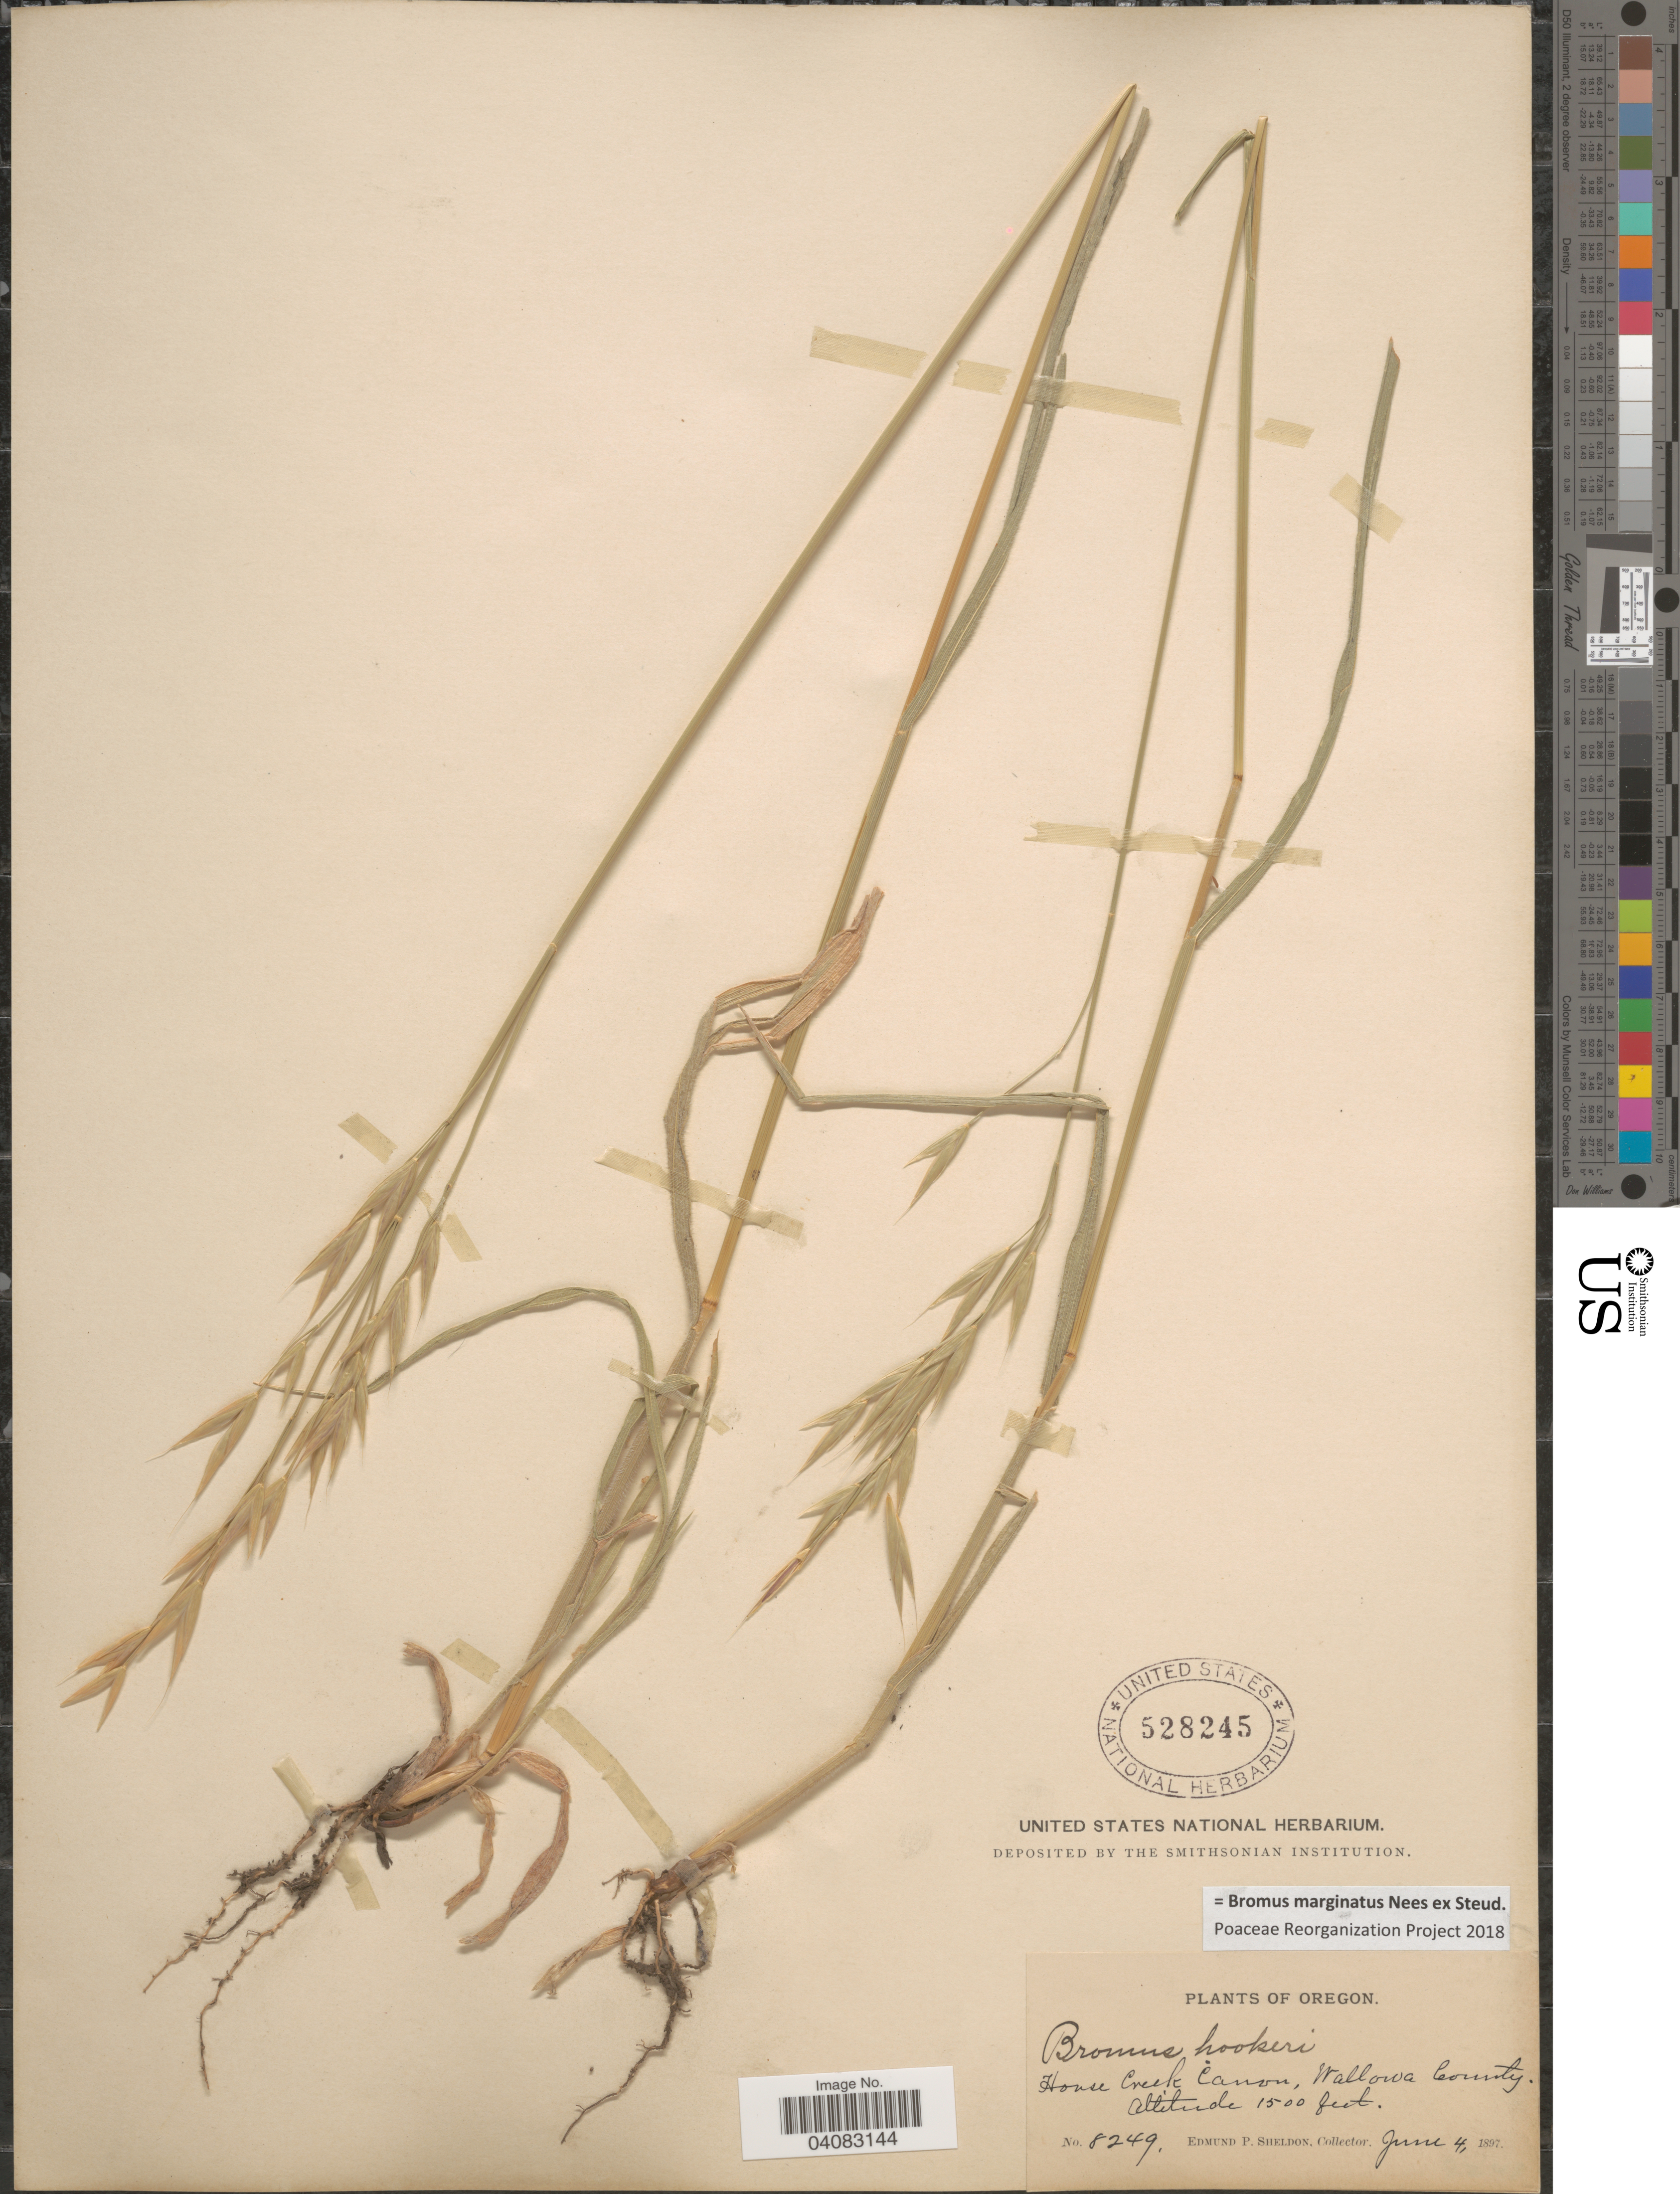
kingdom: Plantae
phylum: Tracheophyta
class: Liliopsida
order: Poales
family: Poaceae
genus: Bromus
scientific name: Bromus marginatus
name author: Nees ex Steud.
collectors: E. P. Sheldon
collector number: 8249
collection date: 1897-06-04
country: United States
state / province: Oregon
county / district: Wallowa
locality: House Creek Canon, Wallowa County.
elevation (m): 457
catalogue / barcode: US 528245